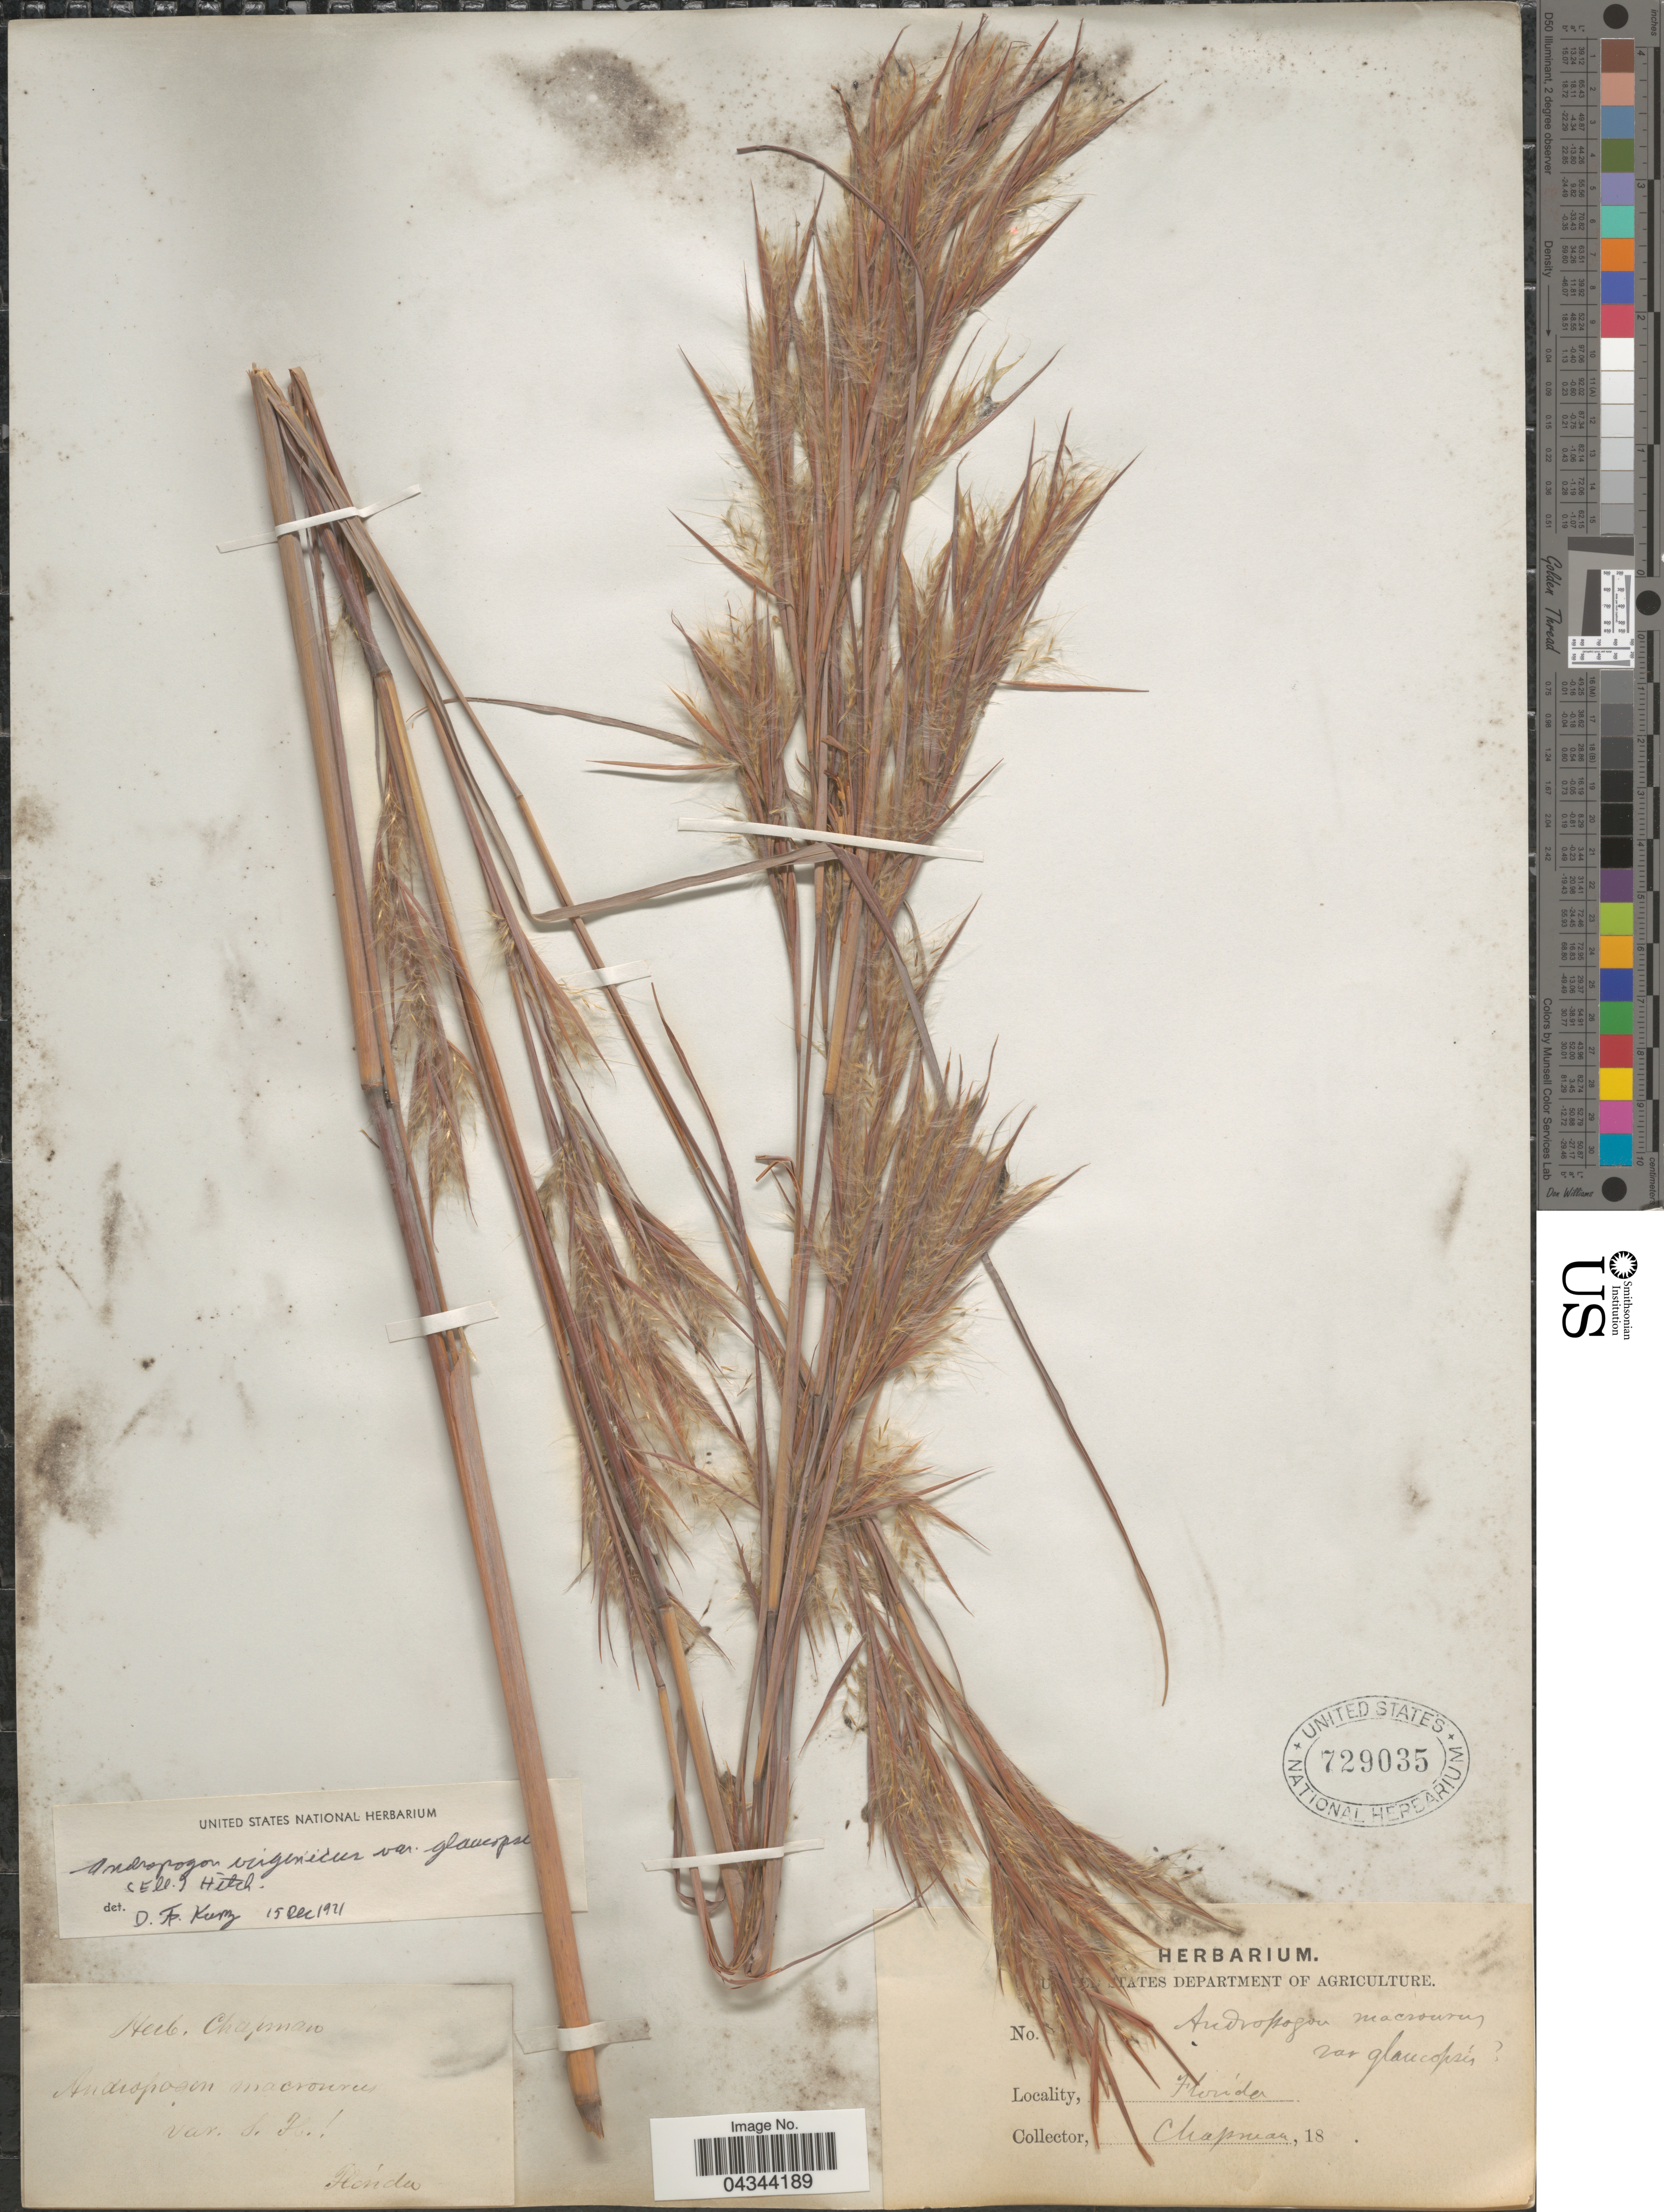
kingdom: Plantae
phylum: Tracheophyta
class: Liliopsida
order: Poales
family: Poaceae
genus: Andropogon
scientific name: Andropogon virginicus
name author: L.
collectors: A. Chapman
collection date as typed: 18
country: United States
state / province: Florida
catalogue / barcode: US 729035